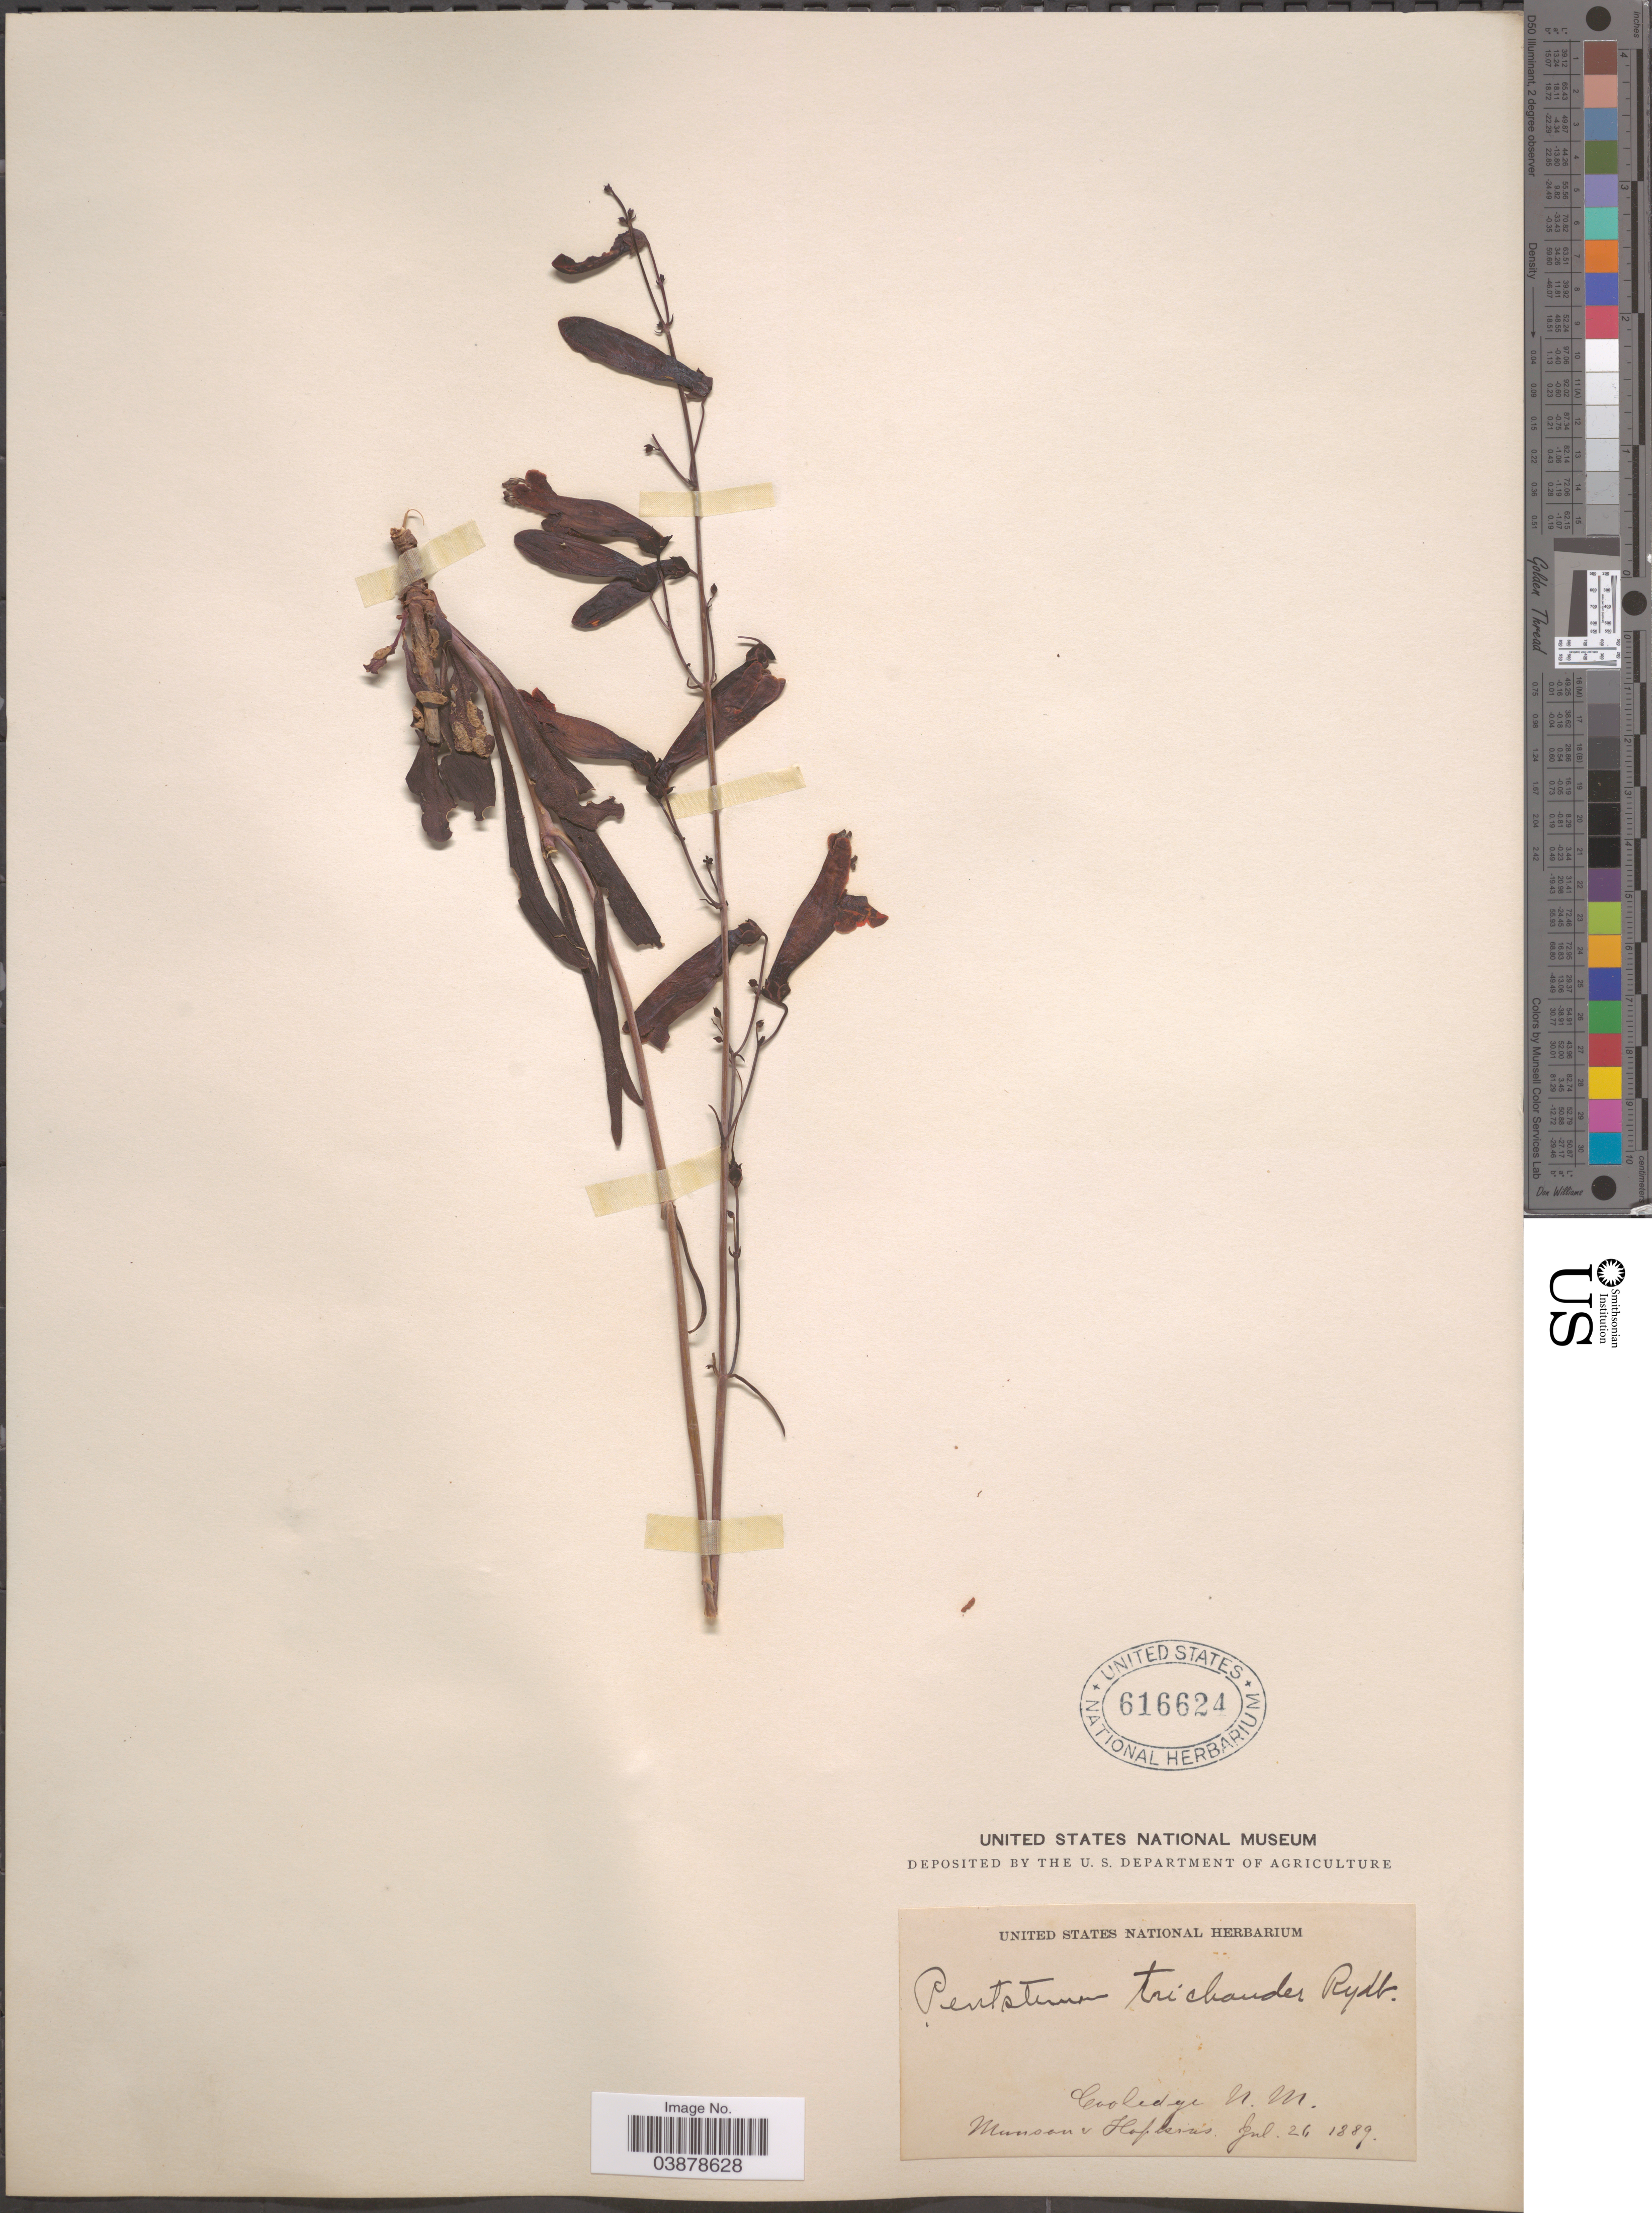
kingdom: Plantae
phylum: Tracheophyta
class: Magnoliopsida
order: Lamiales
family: Plantaginaceae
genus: Penstemon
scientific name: Penstemon trichander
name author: (A. Gray) Rydb.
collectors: -. Munson & -- Hopkins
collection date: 1889-07-26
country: United States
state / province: New Mexico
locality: Cooledge.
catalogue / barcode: US 616624